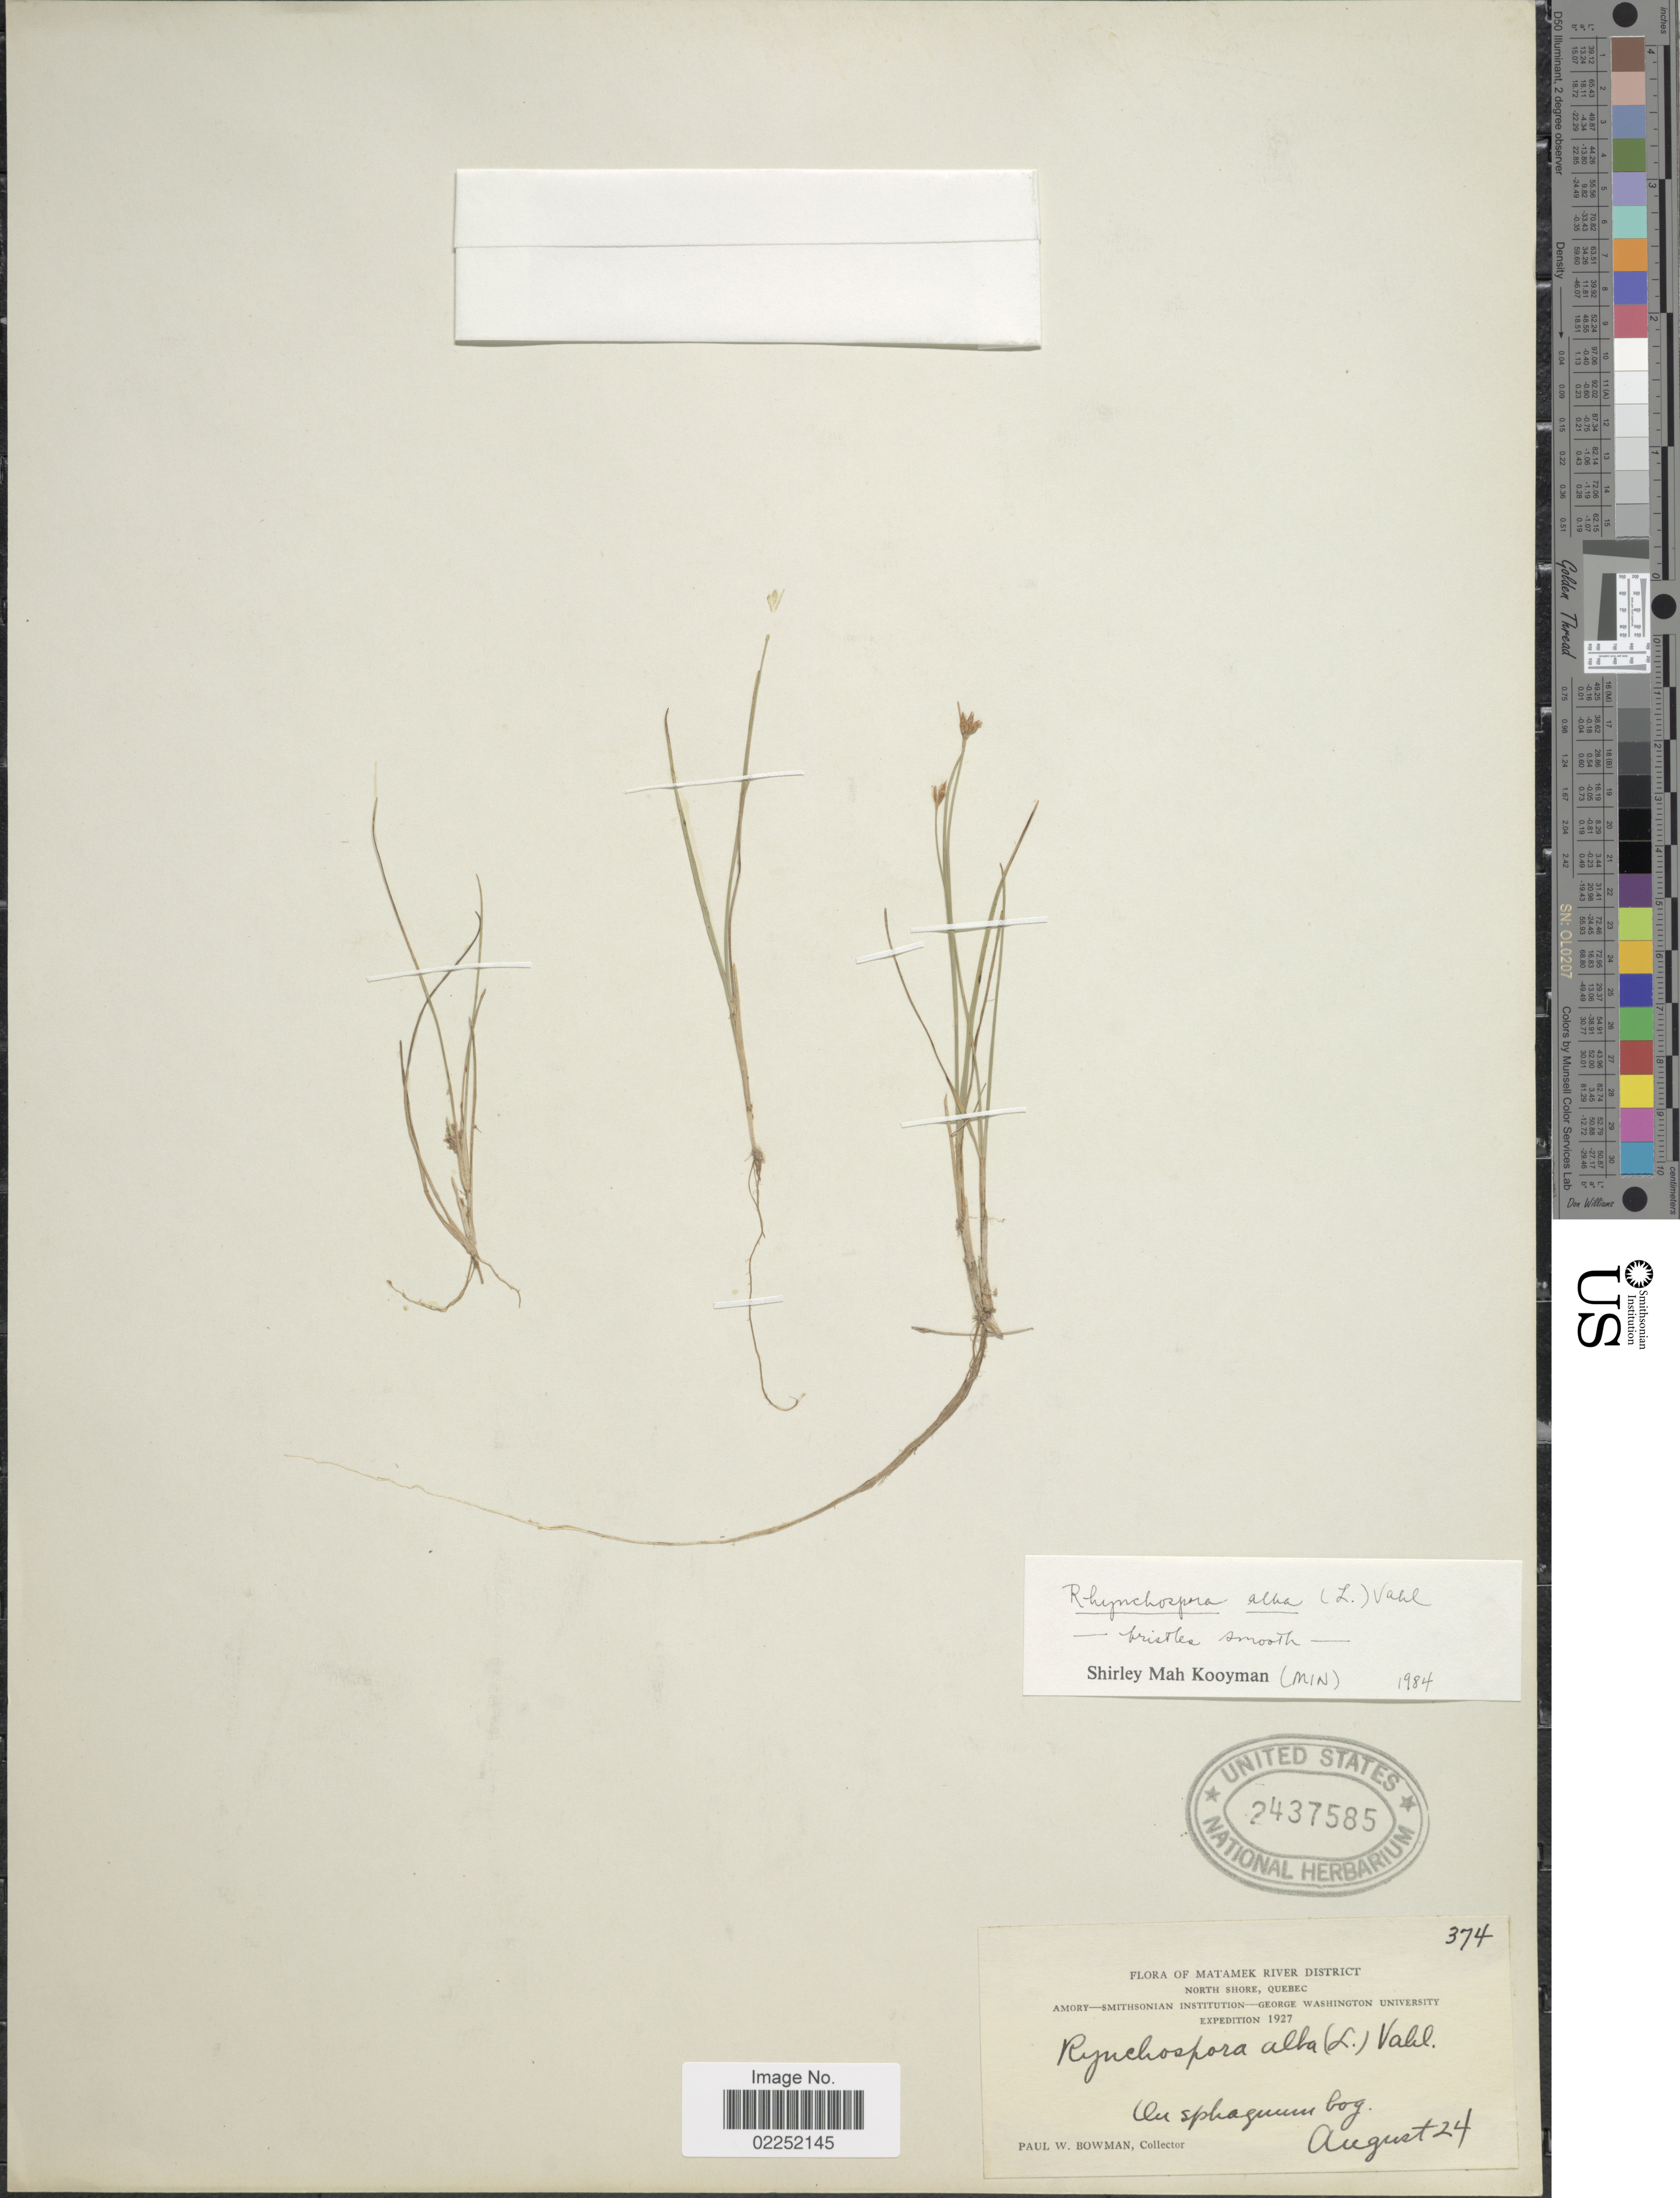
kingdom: Plantae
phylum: Tracheophyta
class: Liliopsida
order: Poales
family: Cyperaceae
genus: Rhynchospora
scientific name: Rhynchospora alba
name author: (L.) Vahl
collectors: P. Bowman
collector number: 374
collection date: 1927-08-24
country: Canada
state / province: Quebec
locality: Matamek River District, North Shore, On sphagnum bog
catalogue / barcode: US 2437585